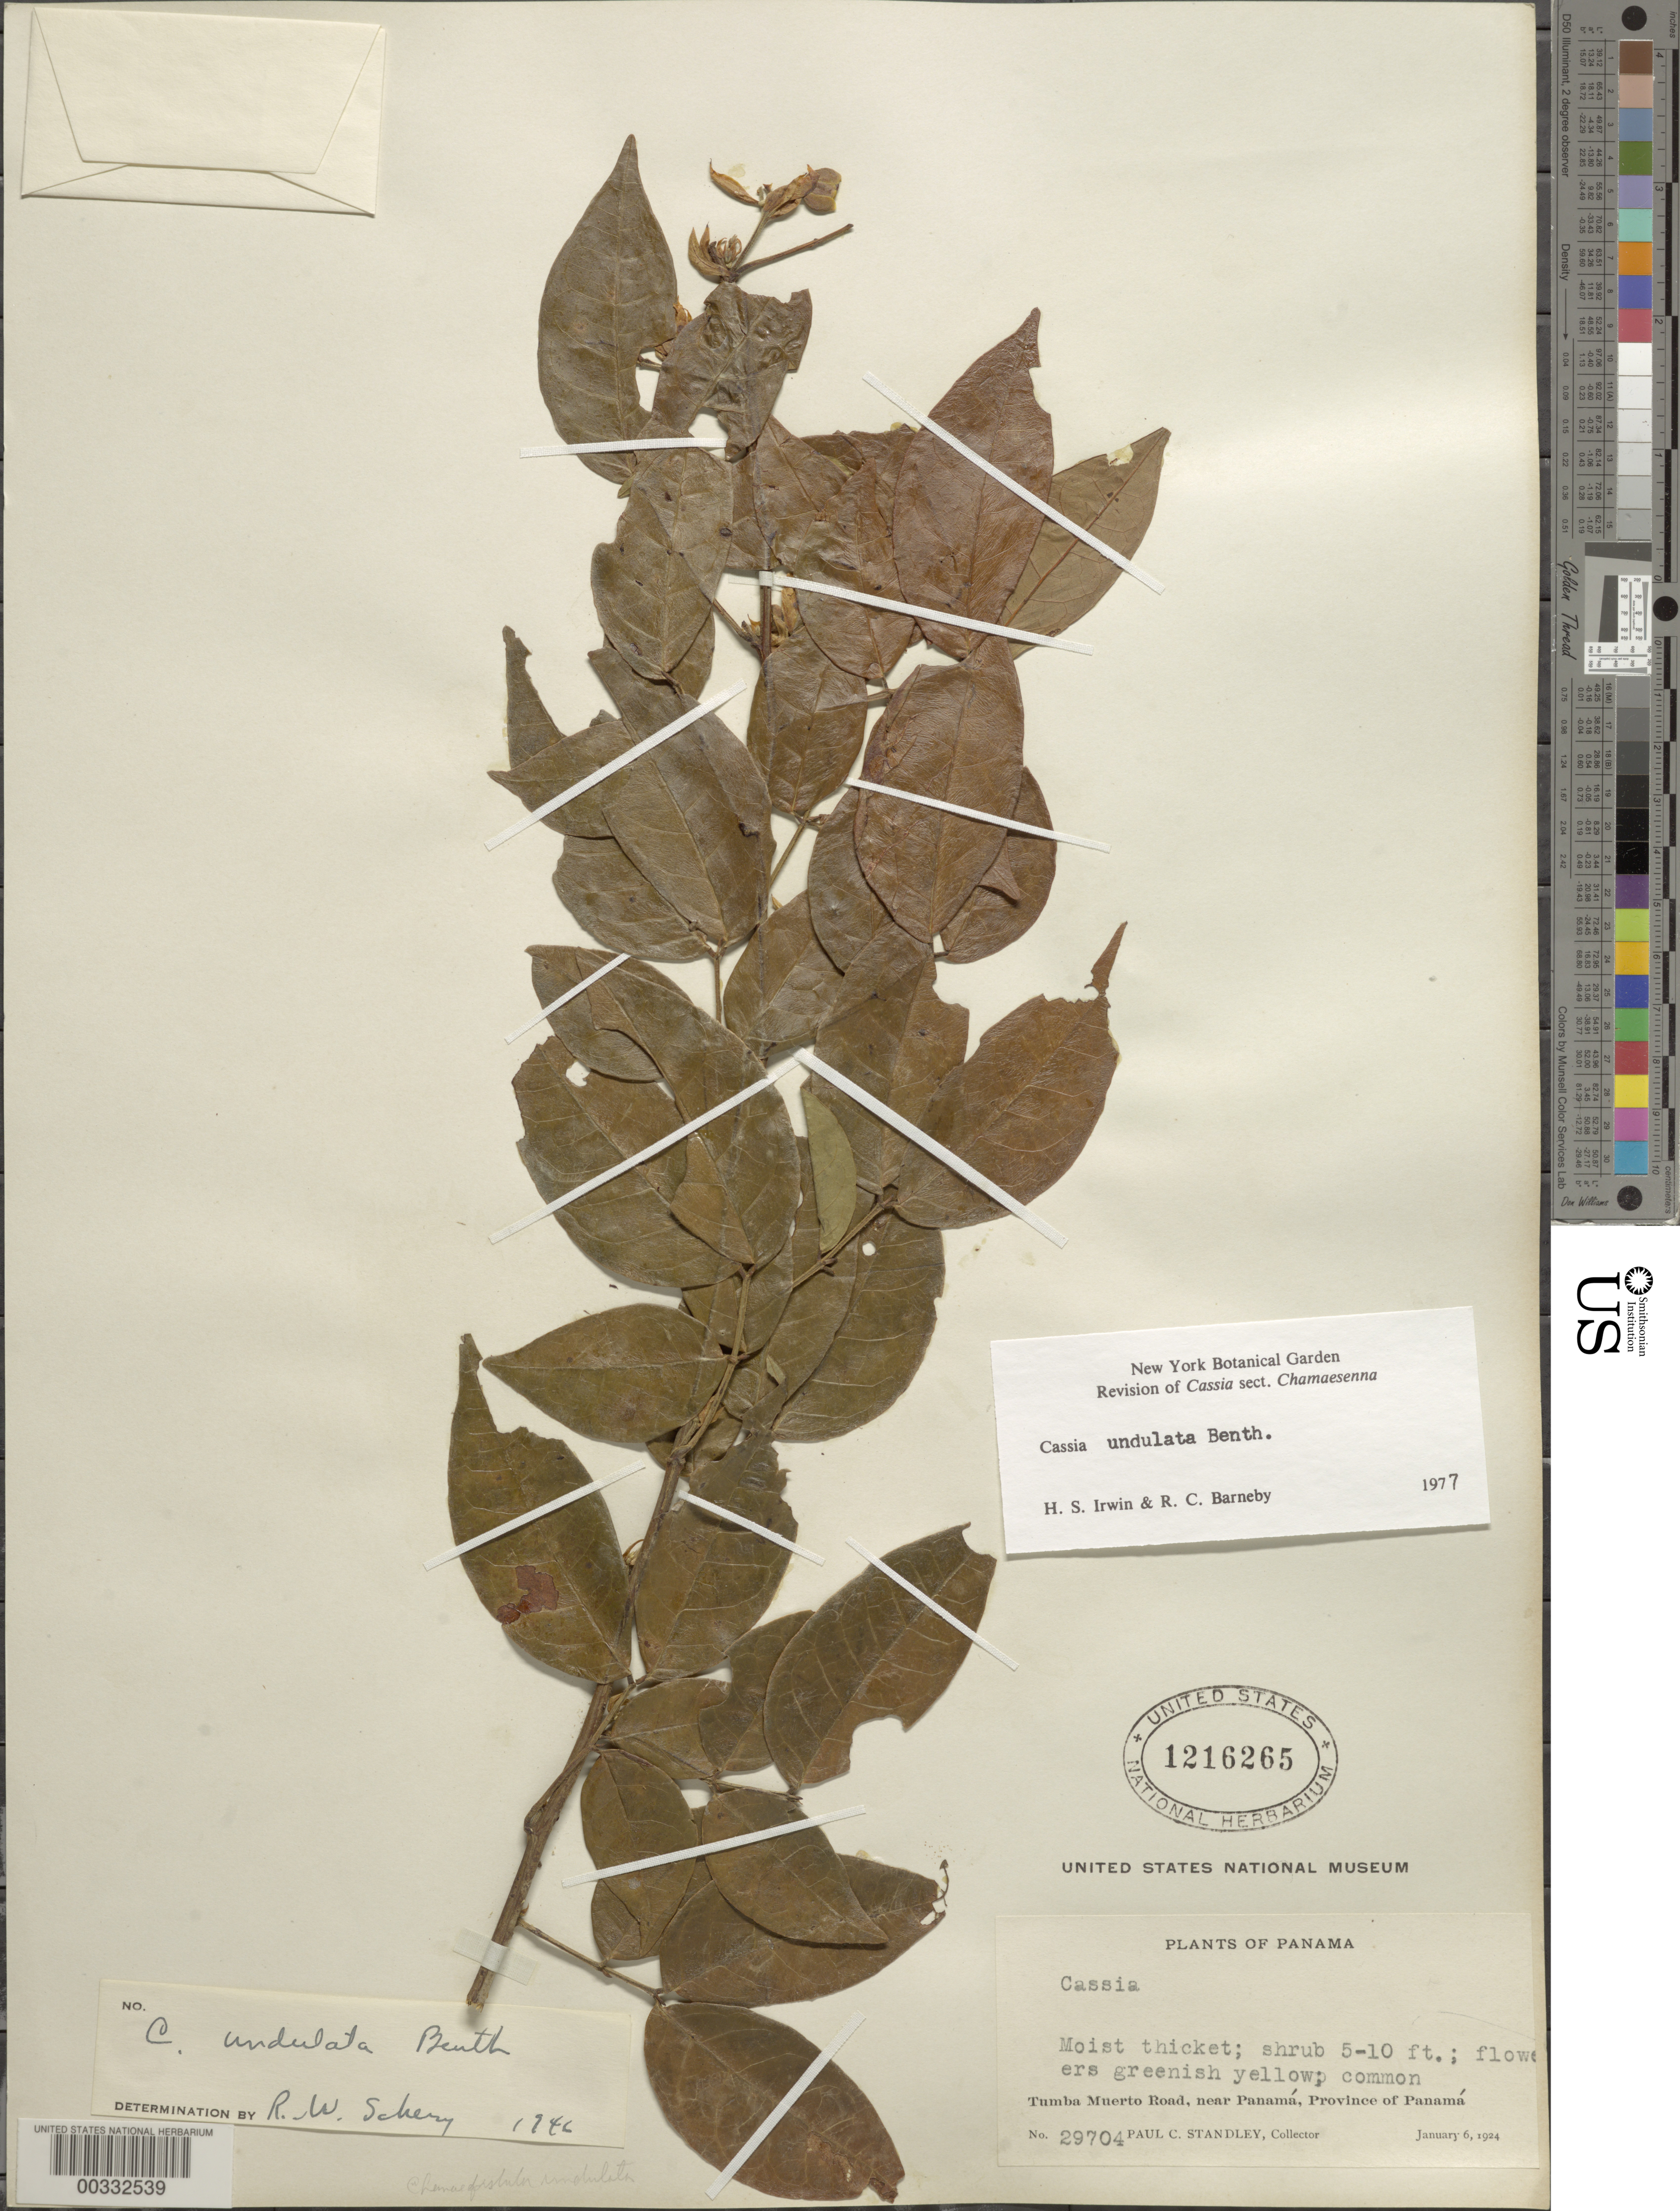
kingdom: Plantae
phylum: Tracheophyta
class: Magnoliopsida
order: Fabales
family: Fabaceae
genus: Senna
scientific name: Senna undulata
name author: (Benth.) H.S. Irwin & Barneby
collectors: P. C. Standley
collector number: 29704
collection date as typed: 06 Jan 1924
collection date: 1924-01-06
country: Panama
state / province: Panamá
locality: Tumba Muerto Road, near Panama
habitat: Moist thicket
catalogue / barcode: US 1216265